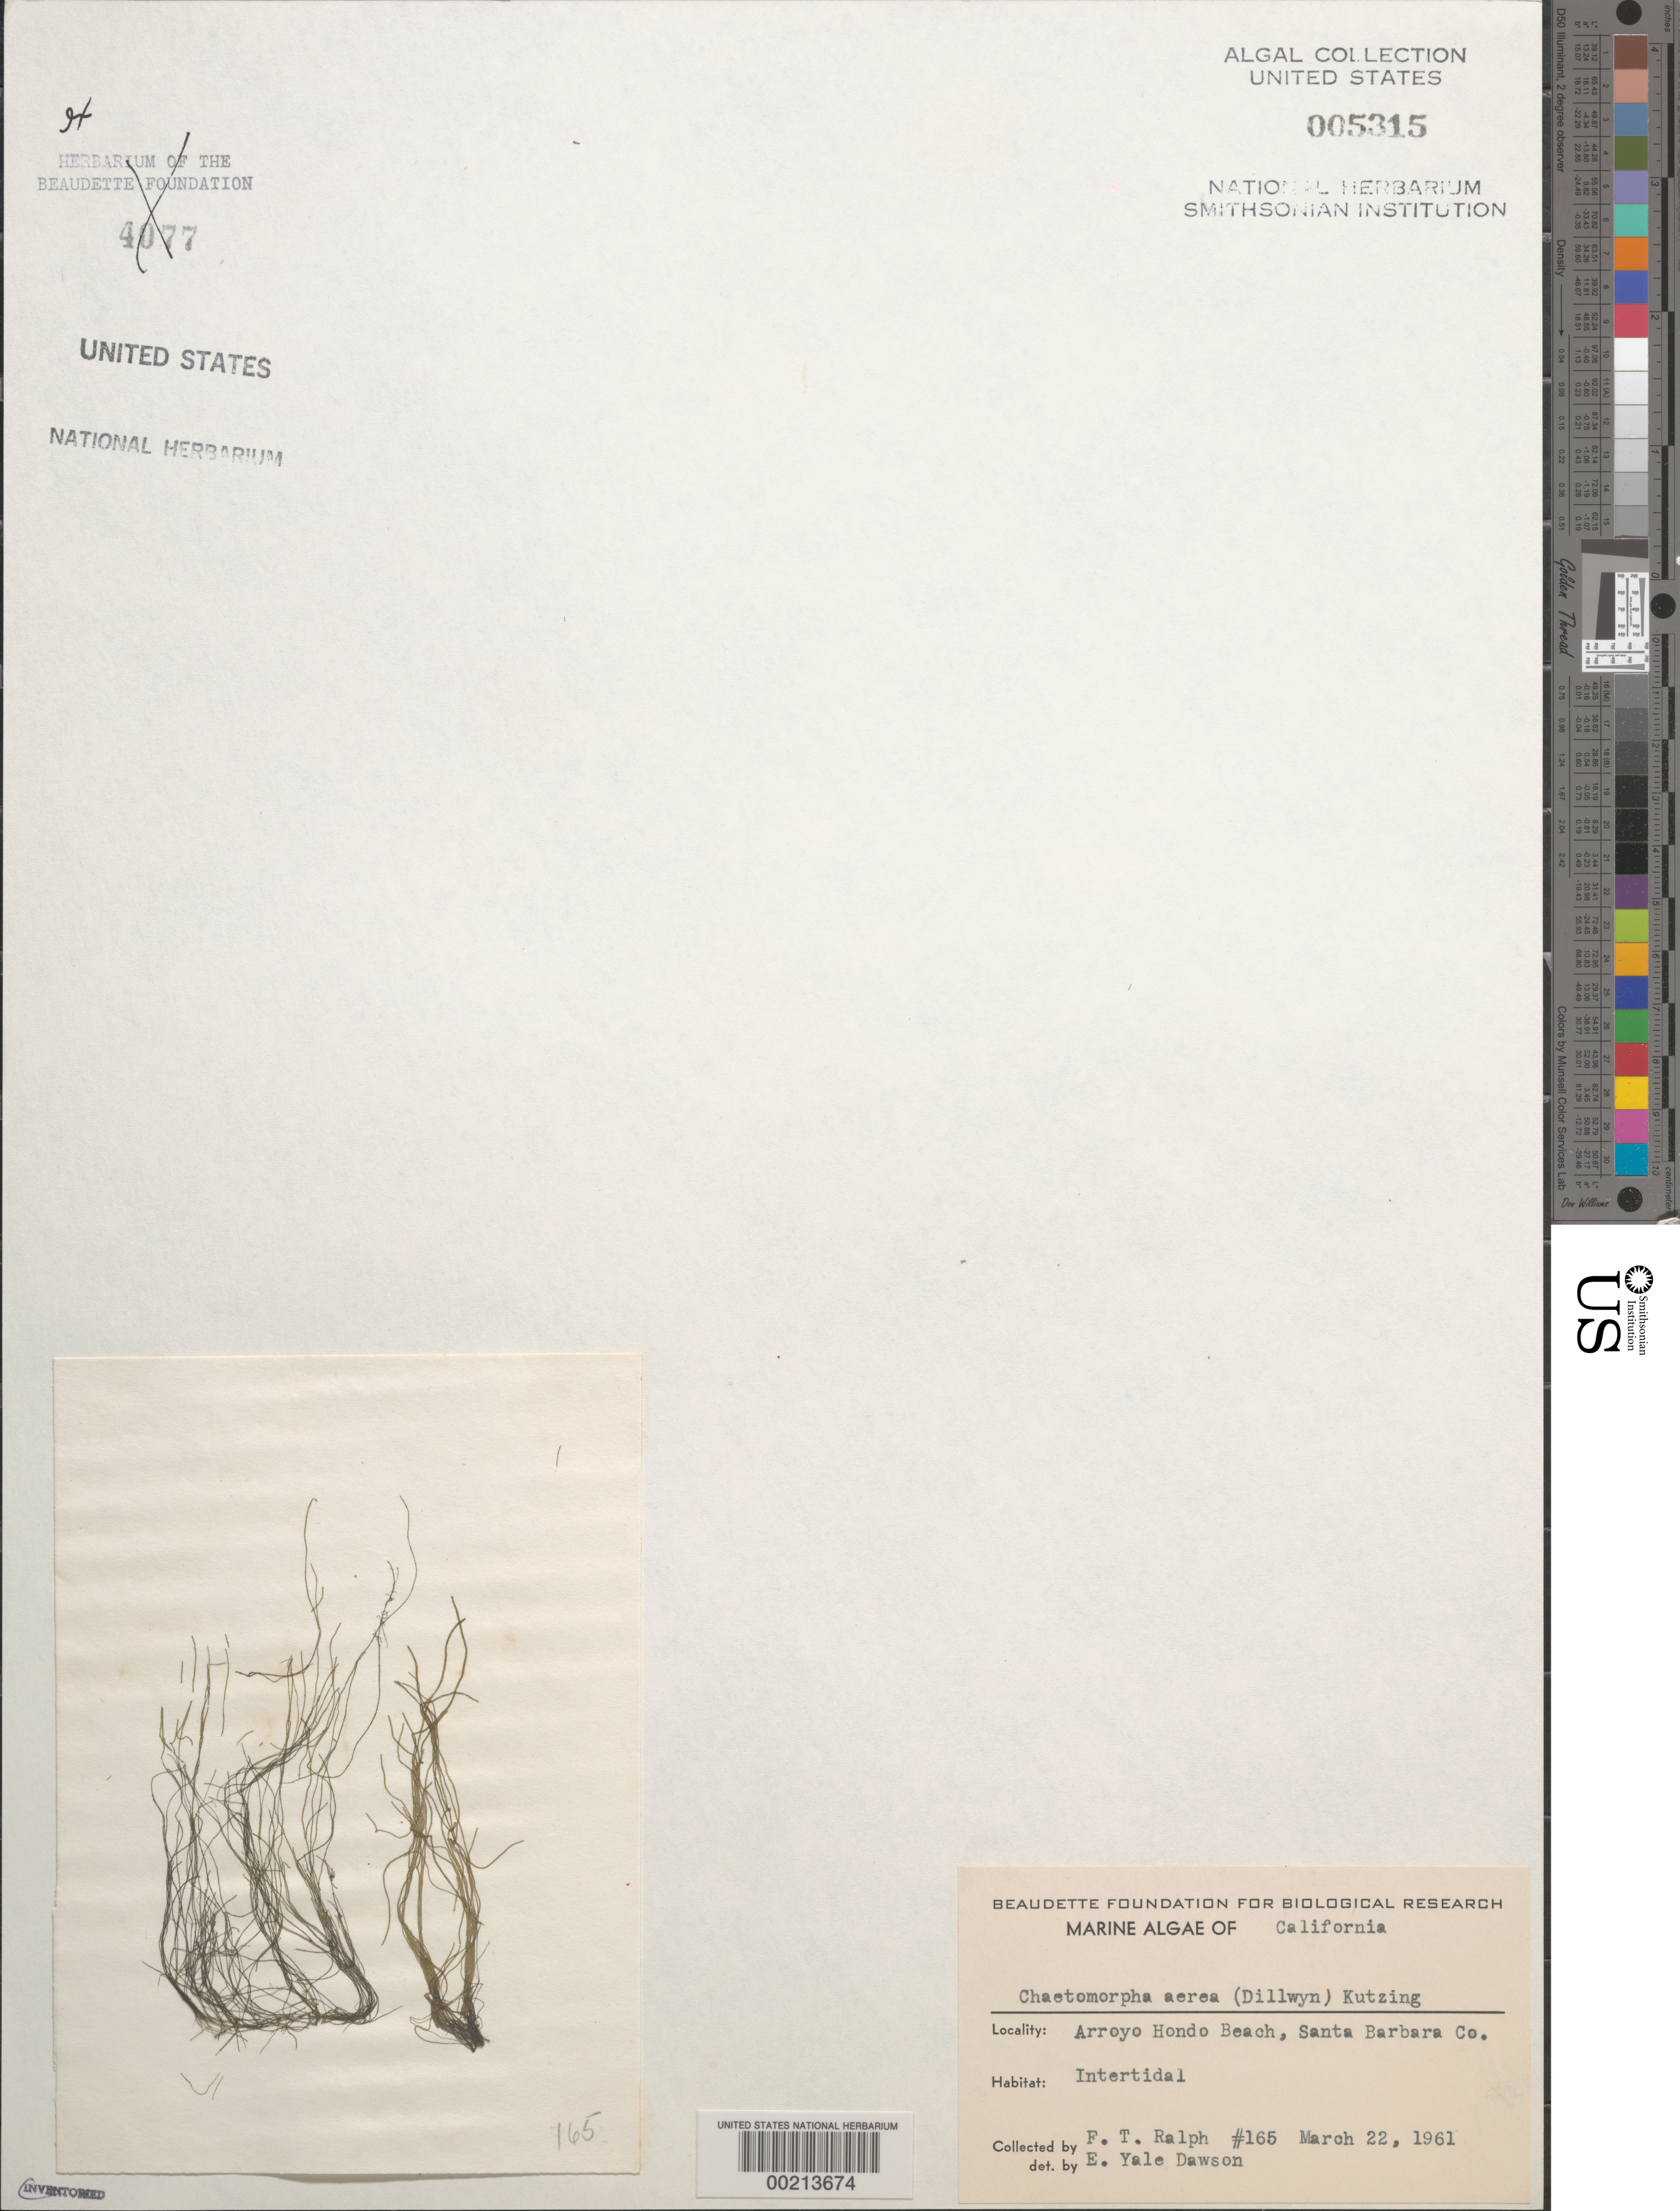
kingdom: Plantae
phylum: Chlorophyta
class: Ulvophyceae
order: Cladophorales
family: Cladophoraceae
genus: Chaetomorpha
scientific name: Chaetomorpha aerea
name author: (Dillwyn) Kütz.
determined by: Dawson, E. Y.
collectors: F. Ralph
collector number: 165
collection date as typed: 22 Mar 1961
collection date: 1961-03-22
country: United States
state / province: California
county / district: Santa Barbara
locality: Arroyo Honda Beach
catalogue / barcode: US 5315